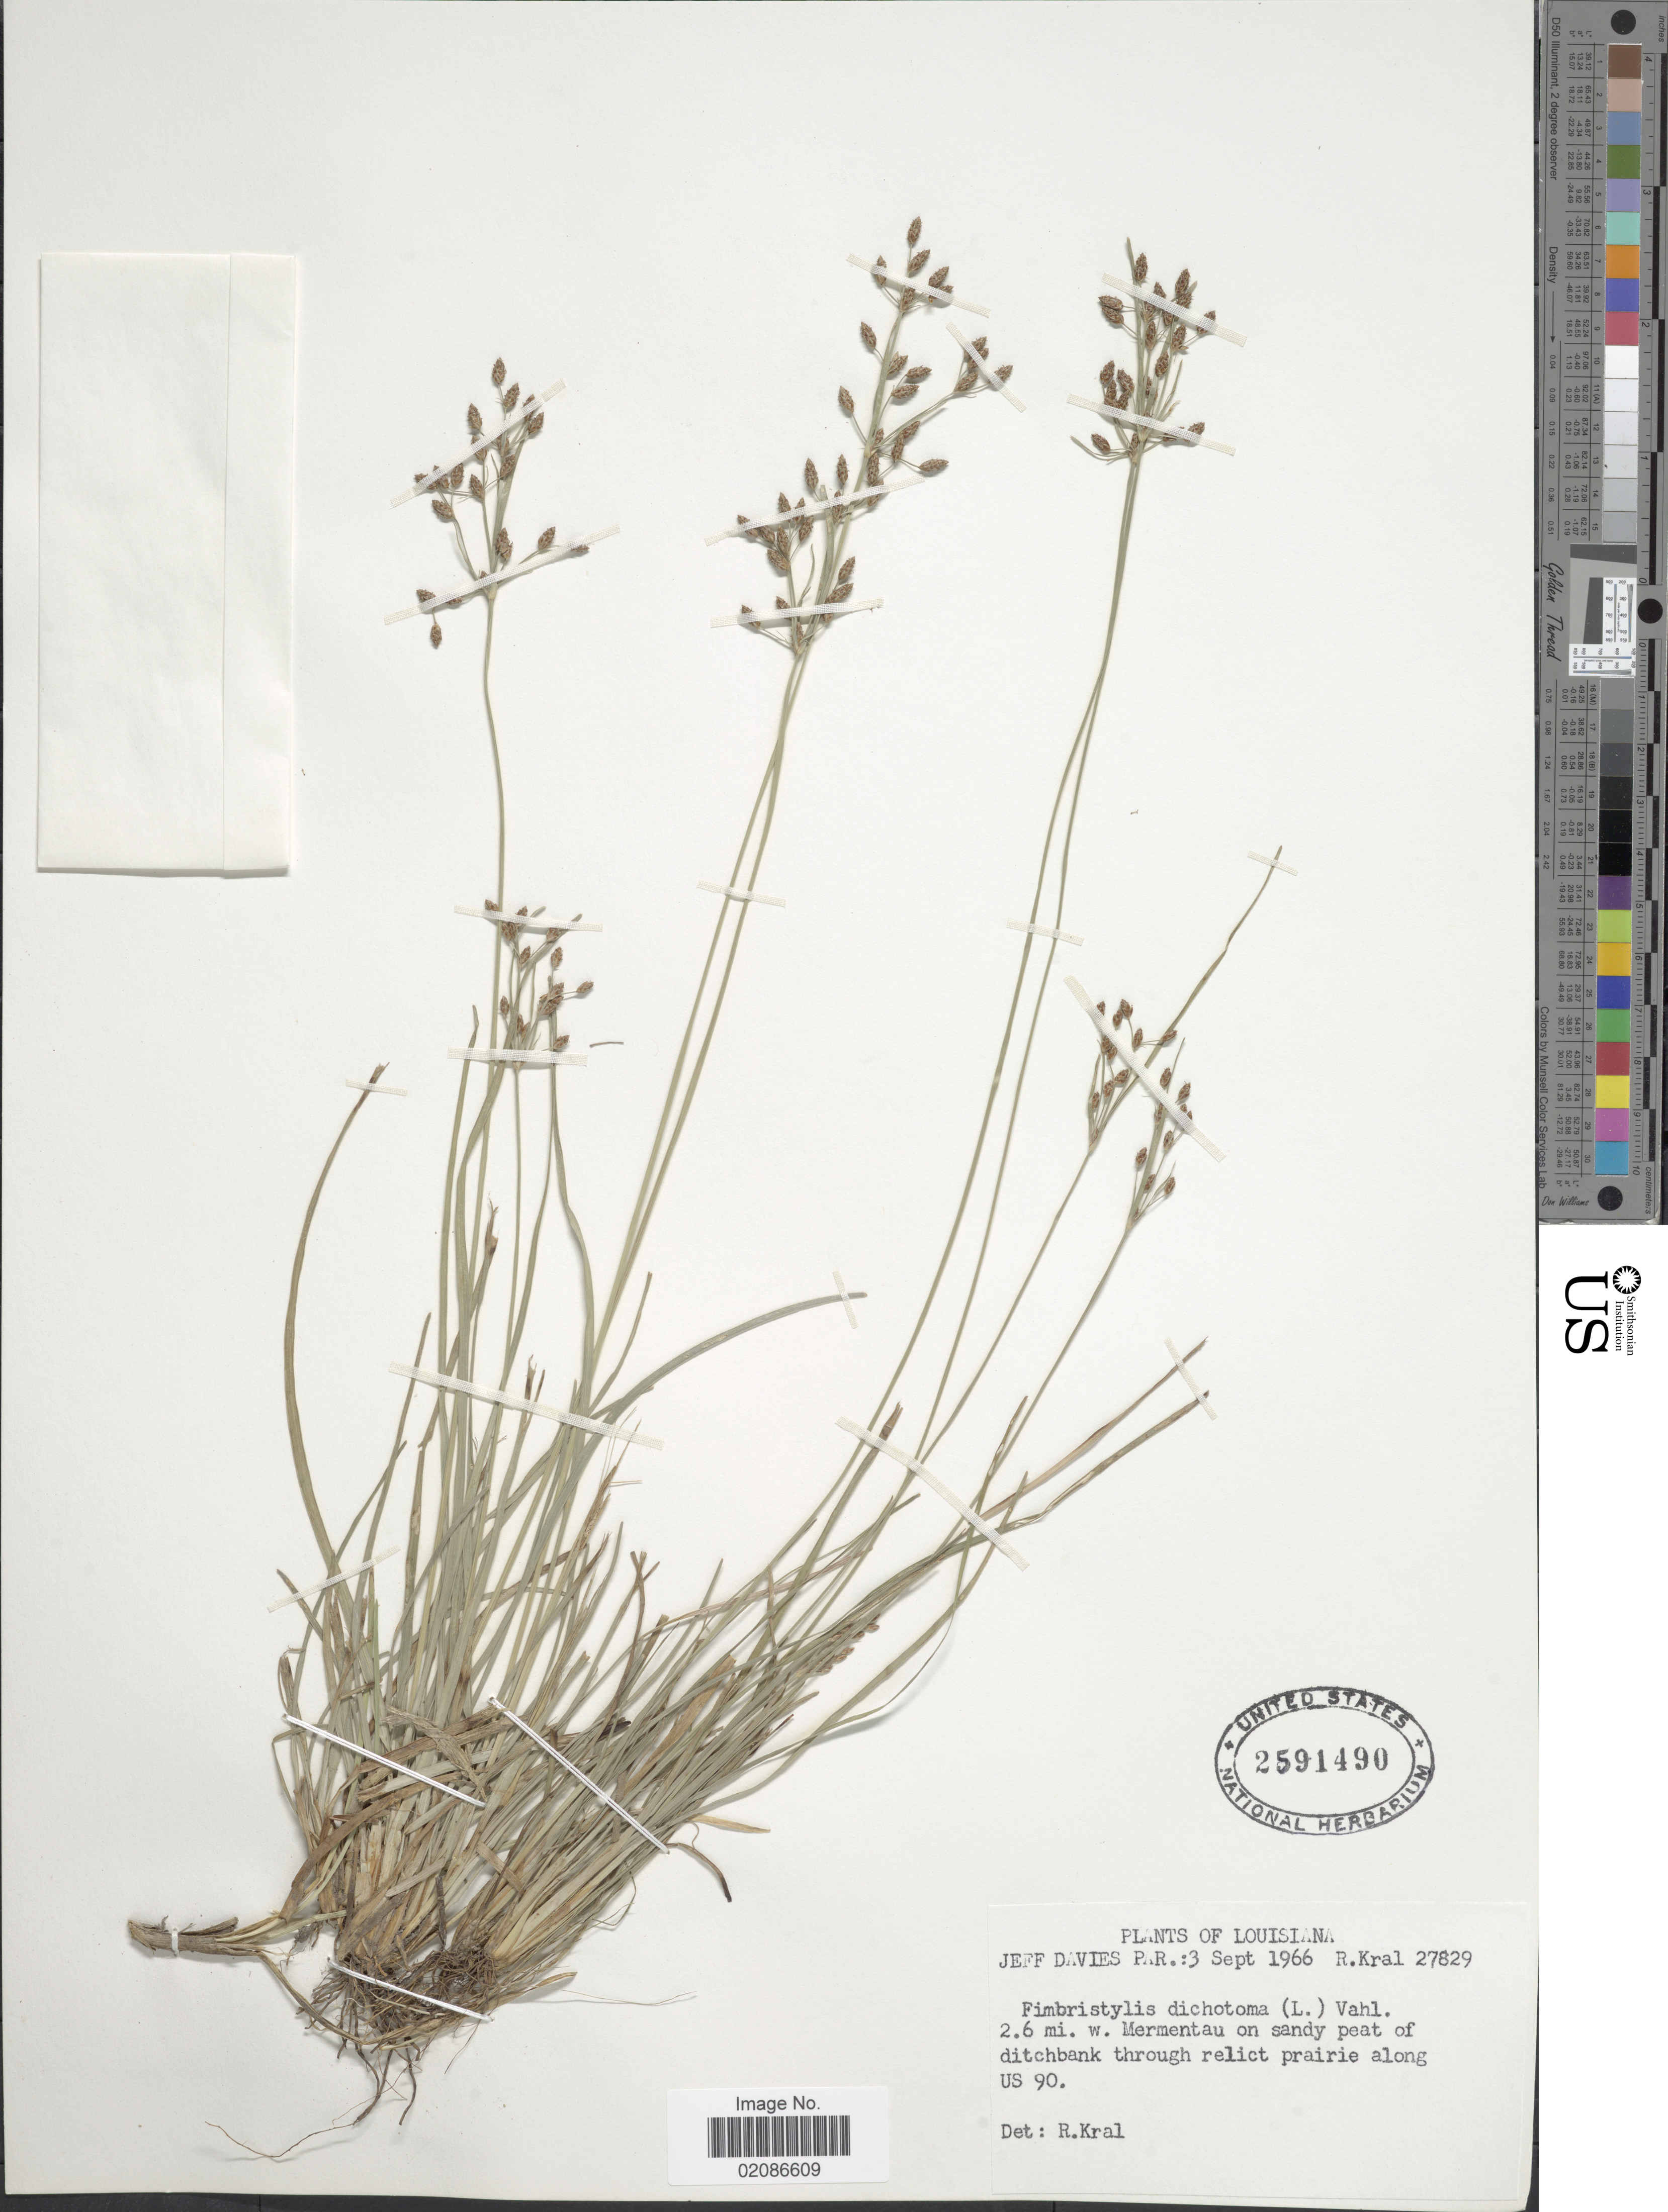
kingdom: Plantae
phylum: Tracheophyta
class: Liliopsida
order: Poales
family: Cyperaceae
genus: Fimbristylis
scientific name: Fimbristylis dichotoma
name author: (L.) Vahl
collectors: R. Kral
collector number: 27829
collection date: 1966-09-03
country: United States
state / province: Louisiana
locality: Jeff Davies Par.: 2.6 mi. w. Mermentau on sandy peat of ditchbank through relict prairie along US 90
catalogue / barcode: US 2591490